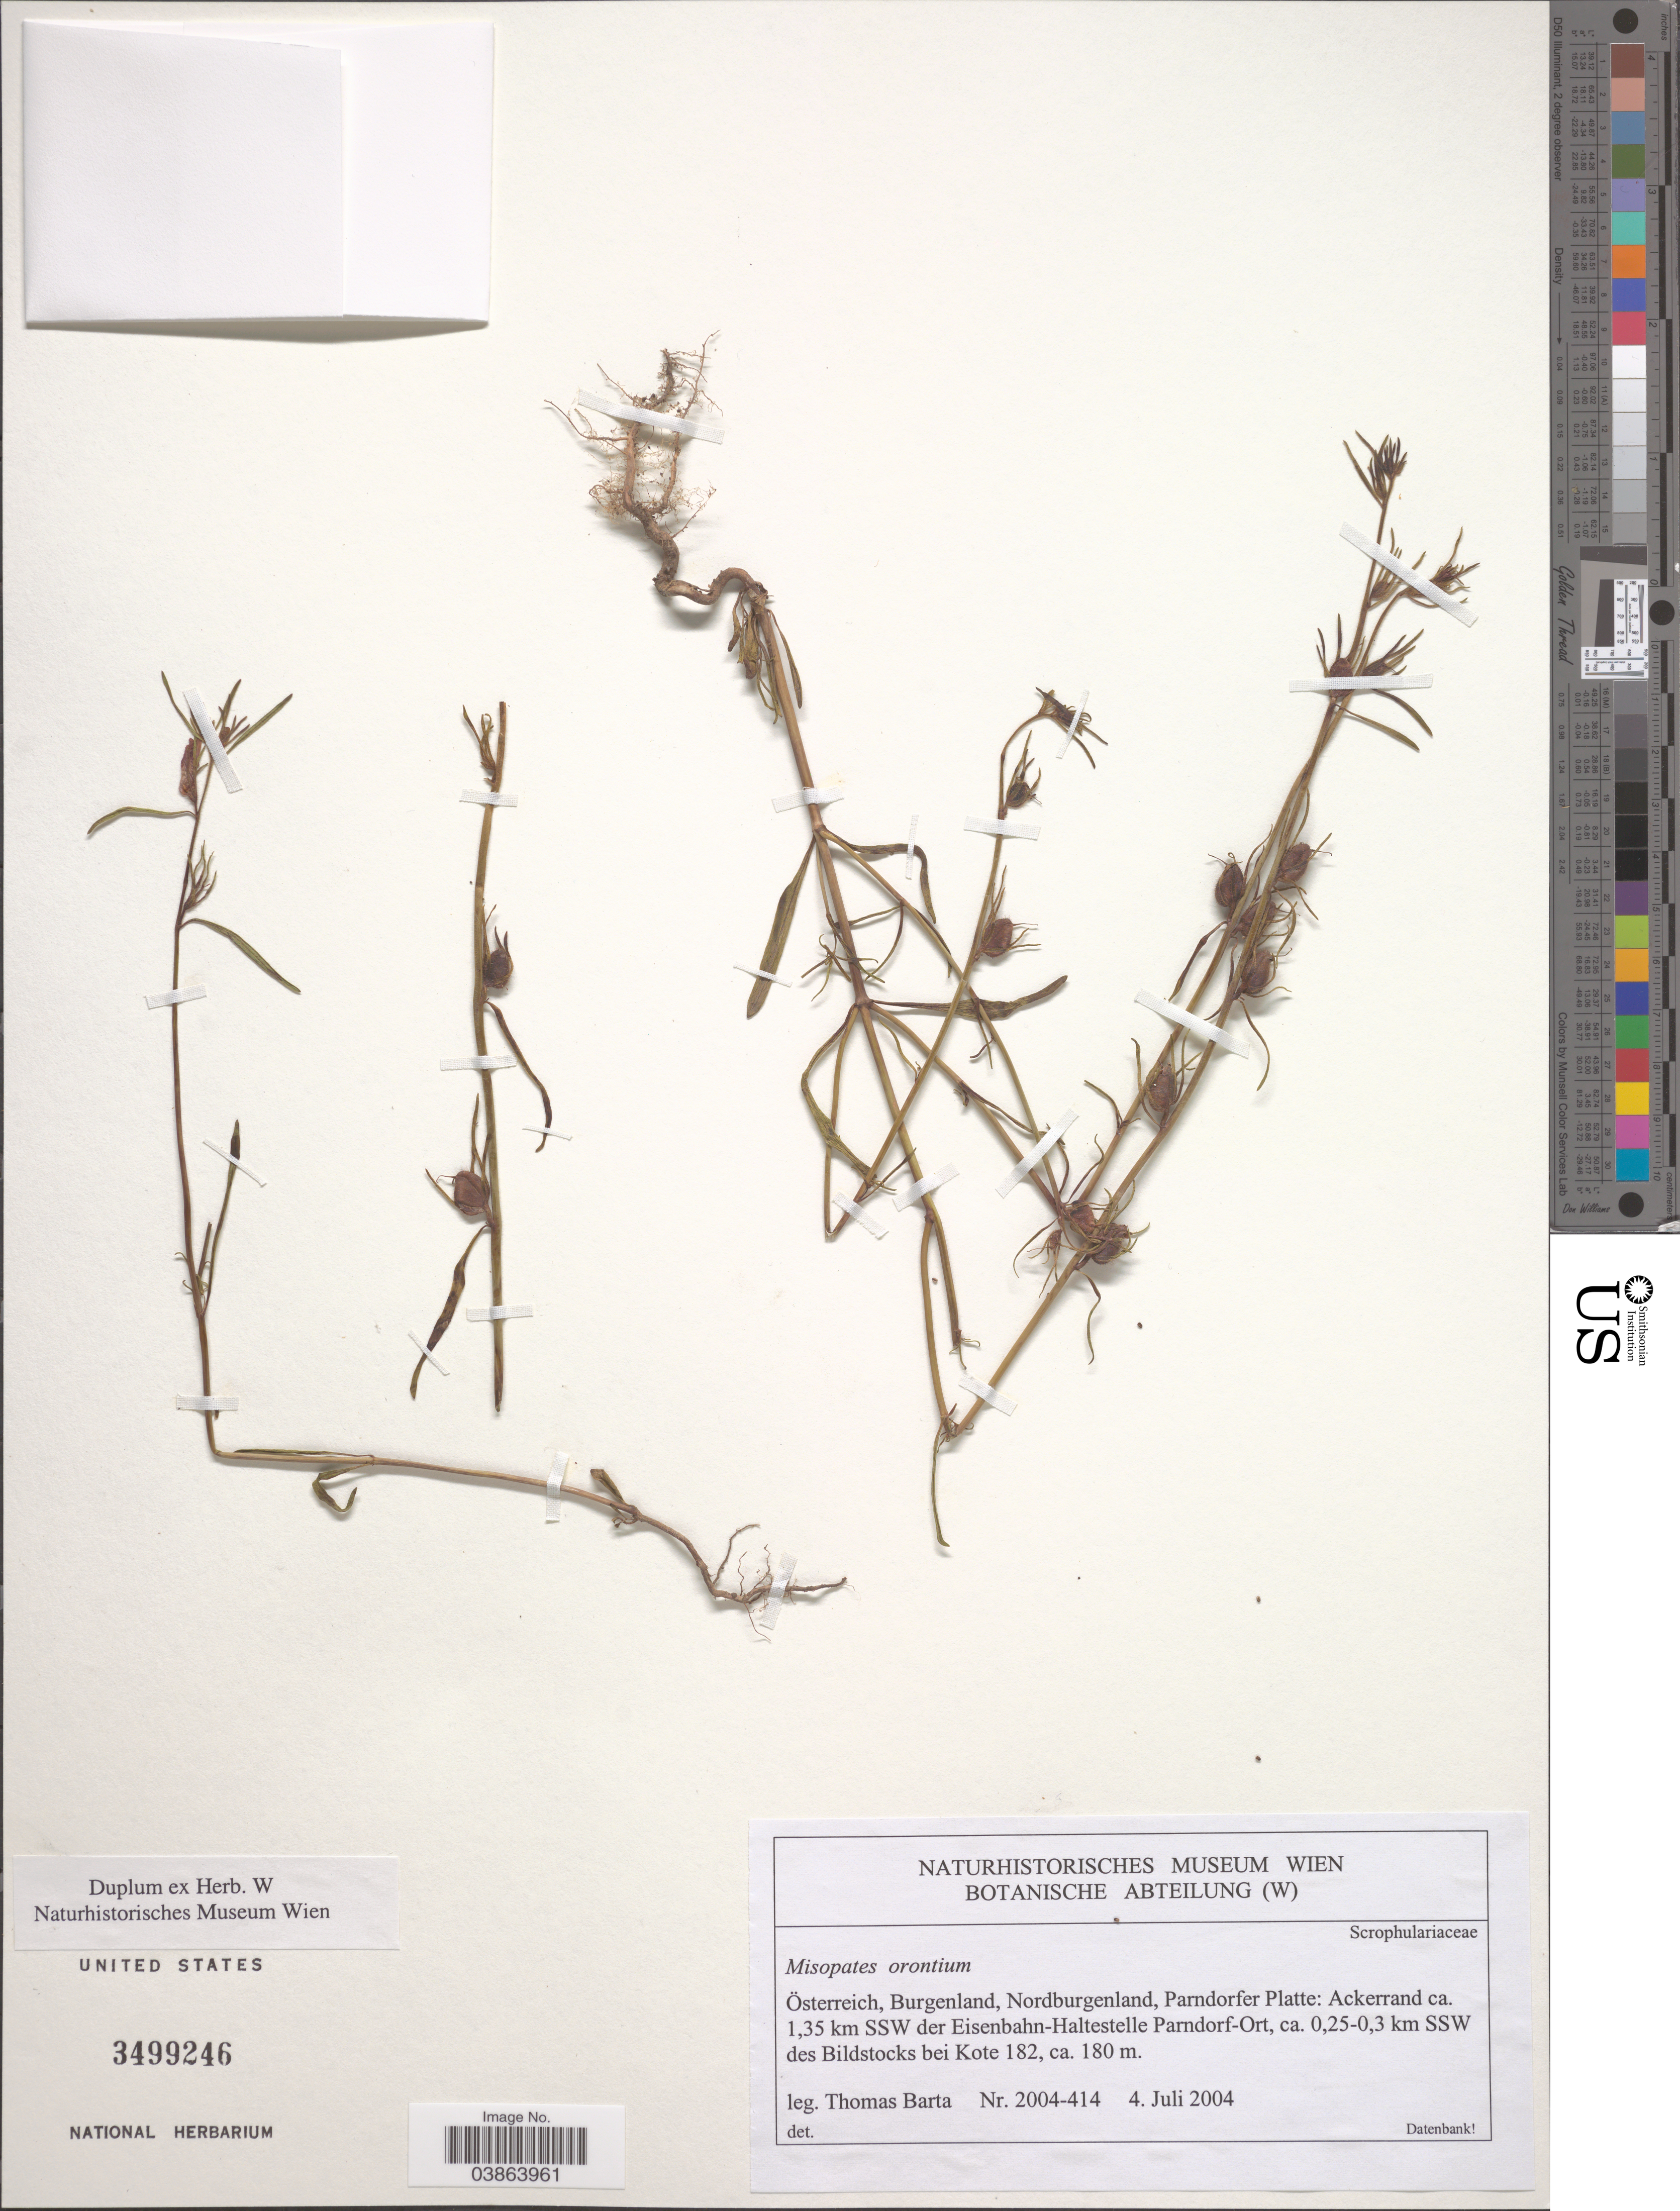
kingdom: Plantae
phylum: Tracheophyta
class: Magnoliopsida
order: Lamiales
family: Plantaginaceae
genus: Antirrhinum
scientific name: Antirrhinum orontium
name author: L.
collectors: T. Barta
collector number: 2004-414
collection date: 2004-07-04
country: Austria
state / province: Burgenland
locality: Osterreich, Burgenland, Nordburgenland, Parndorfer Platte: Acherrand ca. 1.35 km SSW der Eisenbahn-Haltestelle Parndorf-Ort, ca. 0.25-0.3 km SSW des Bildstocks bei Kote182.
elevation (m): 180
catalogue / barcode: US 3499246